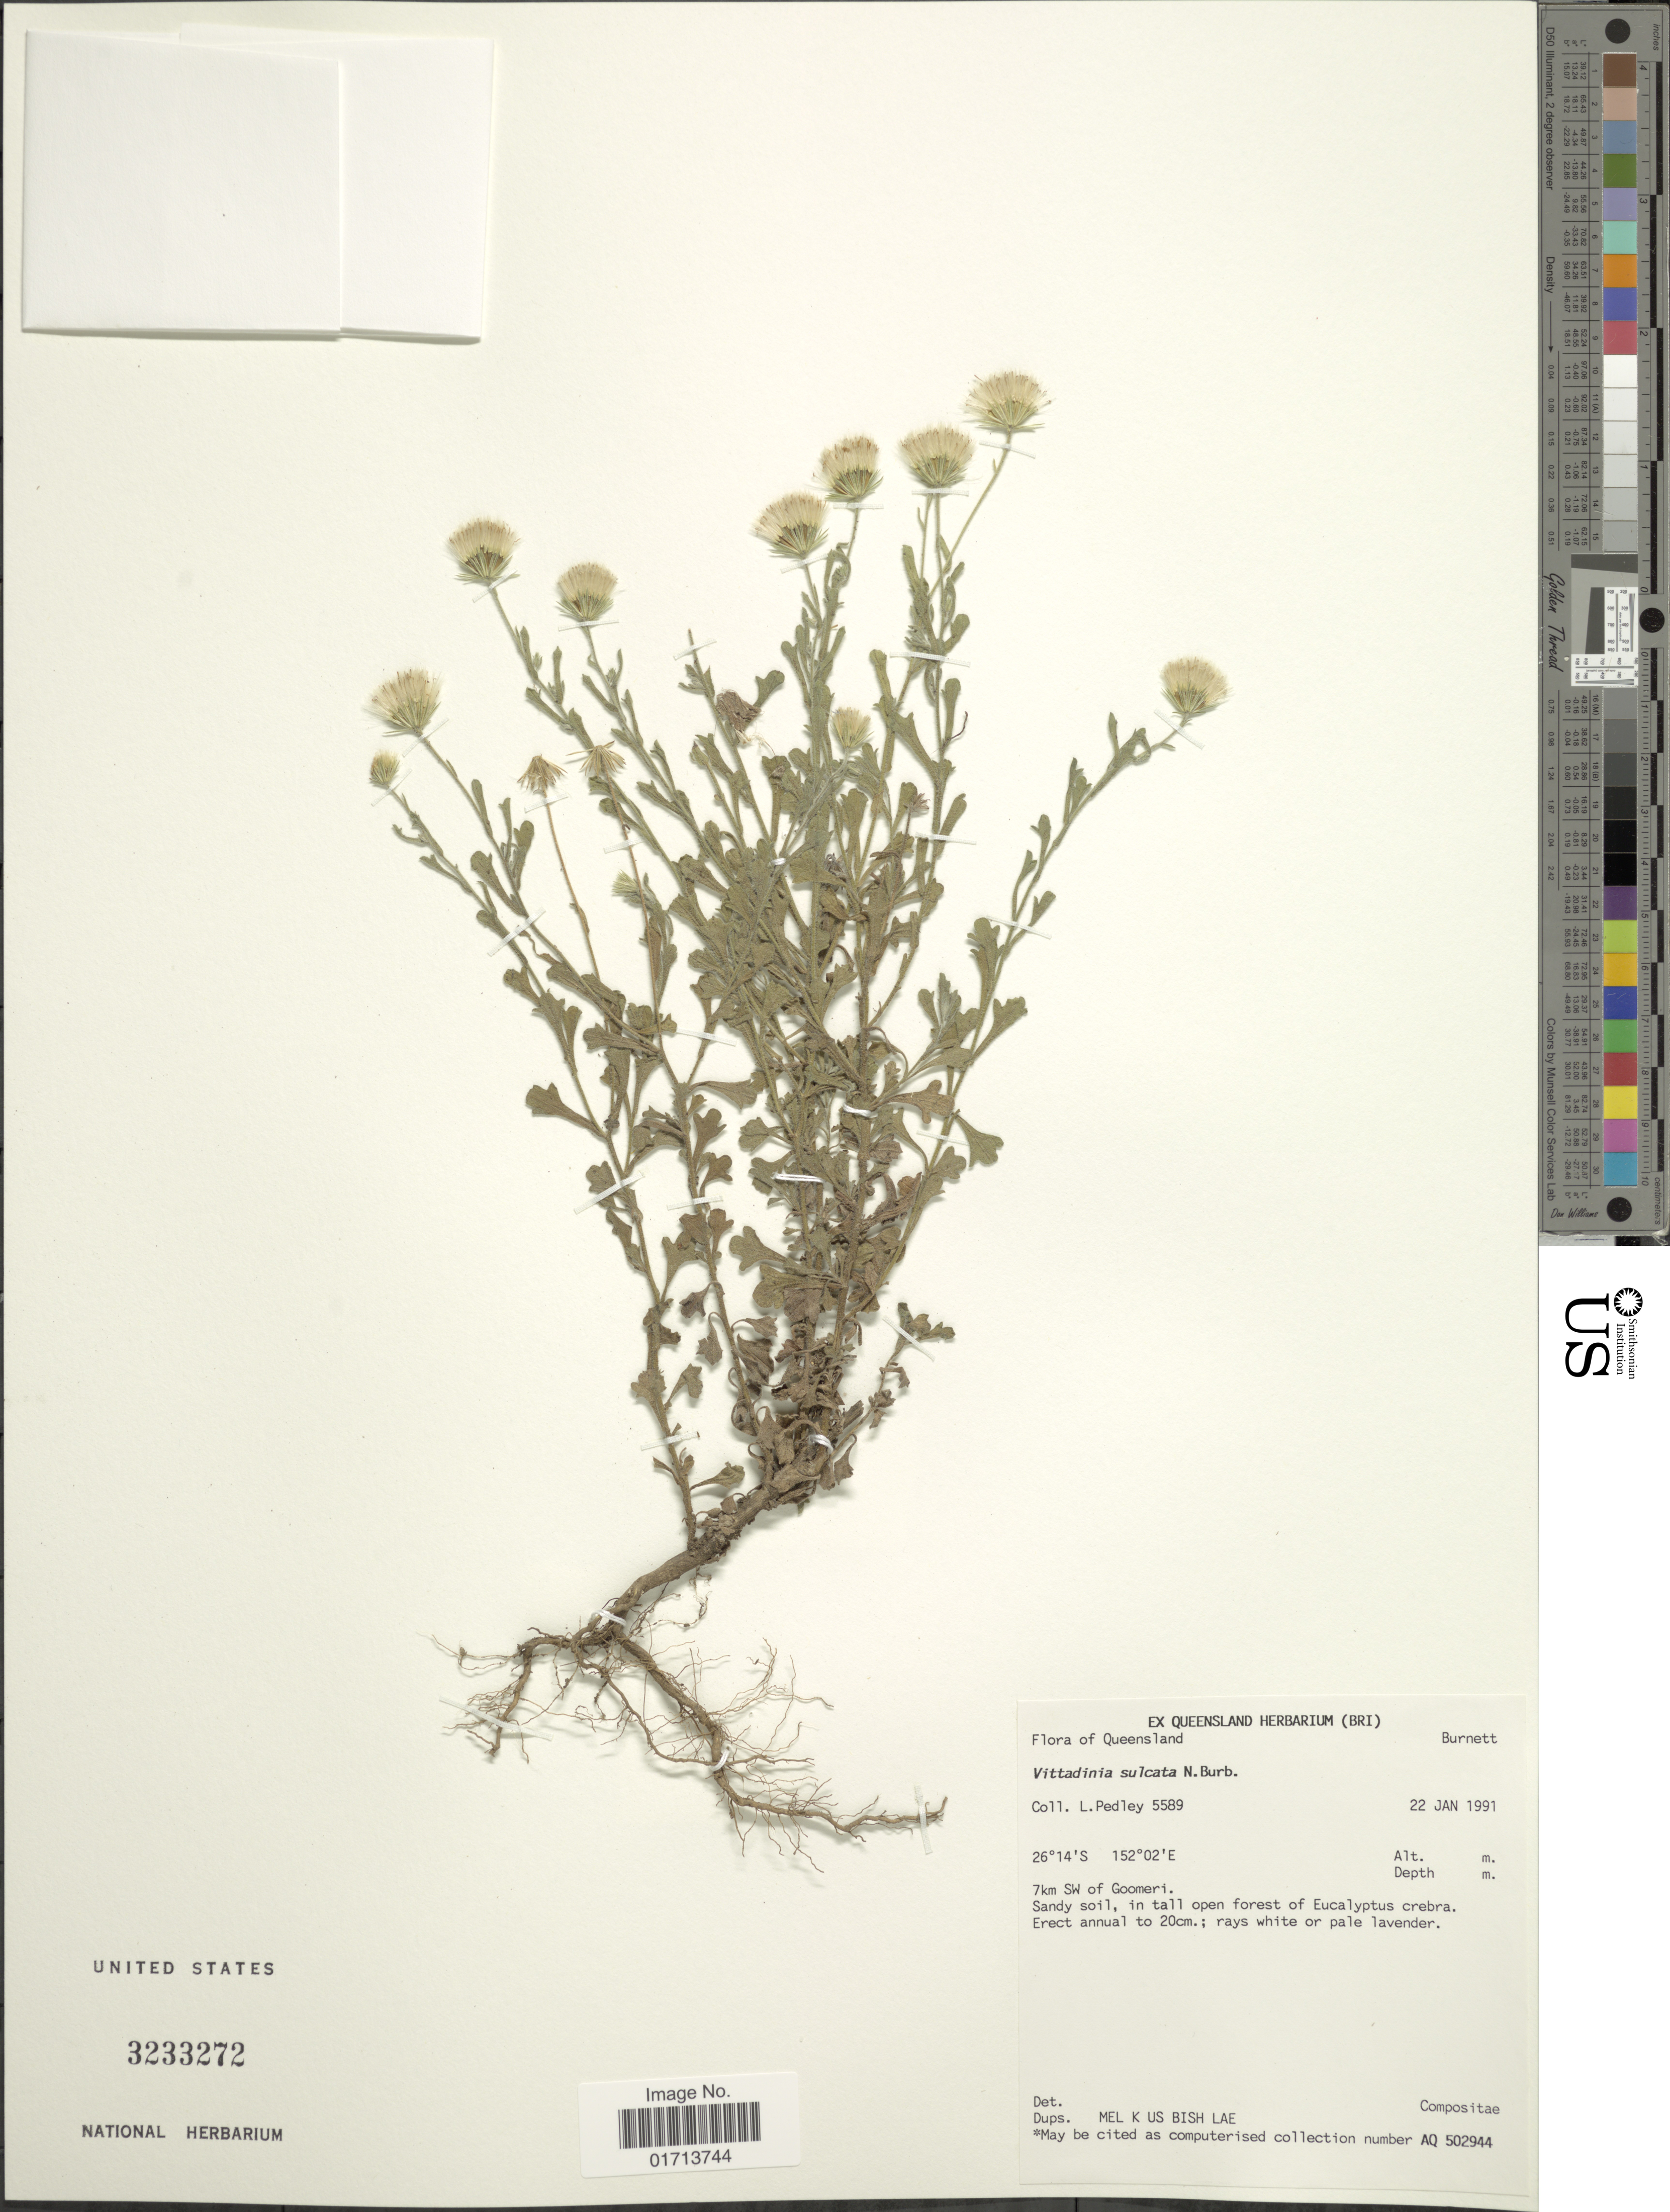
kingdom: Plantae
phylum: Tracheophyta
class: Magnoliopsida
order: Asterales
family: Asteraceae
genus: Vittadinia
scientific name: Vittadinia sulcata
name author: N.T. Burb.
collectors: L. Pedley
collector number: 5589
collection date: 1991-01-22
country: Australia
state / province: Queensland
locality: Burnett, 7km SW of Goomeri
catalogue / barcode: US 3233272